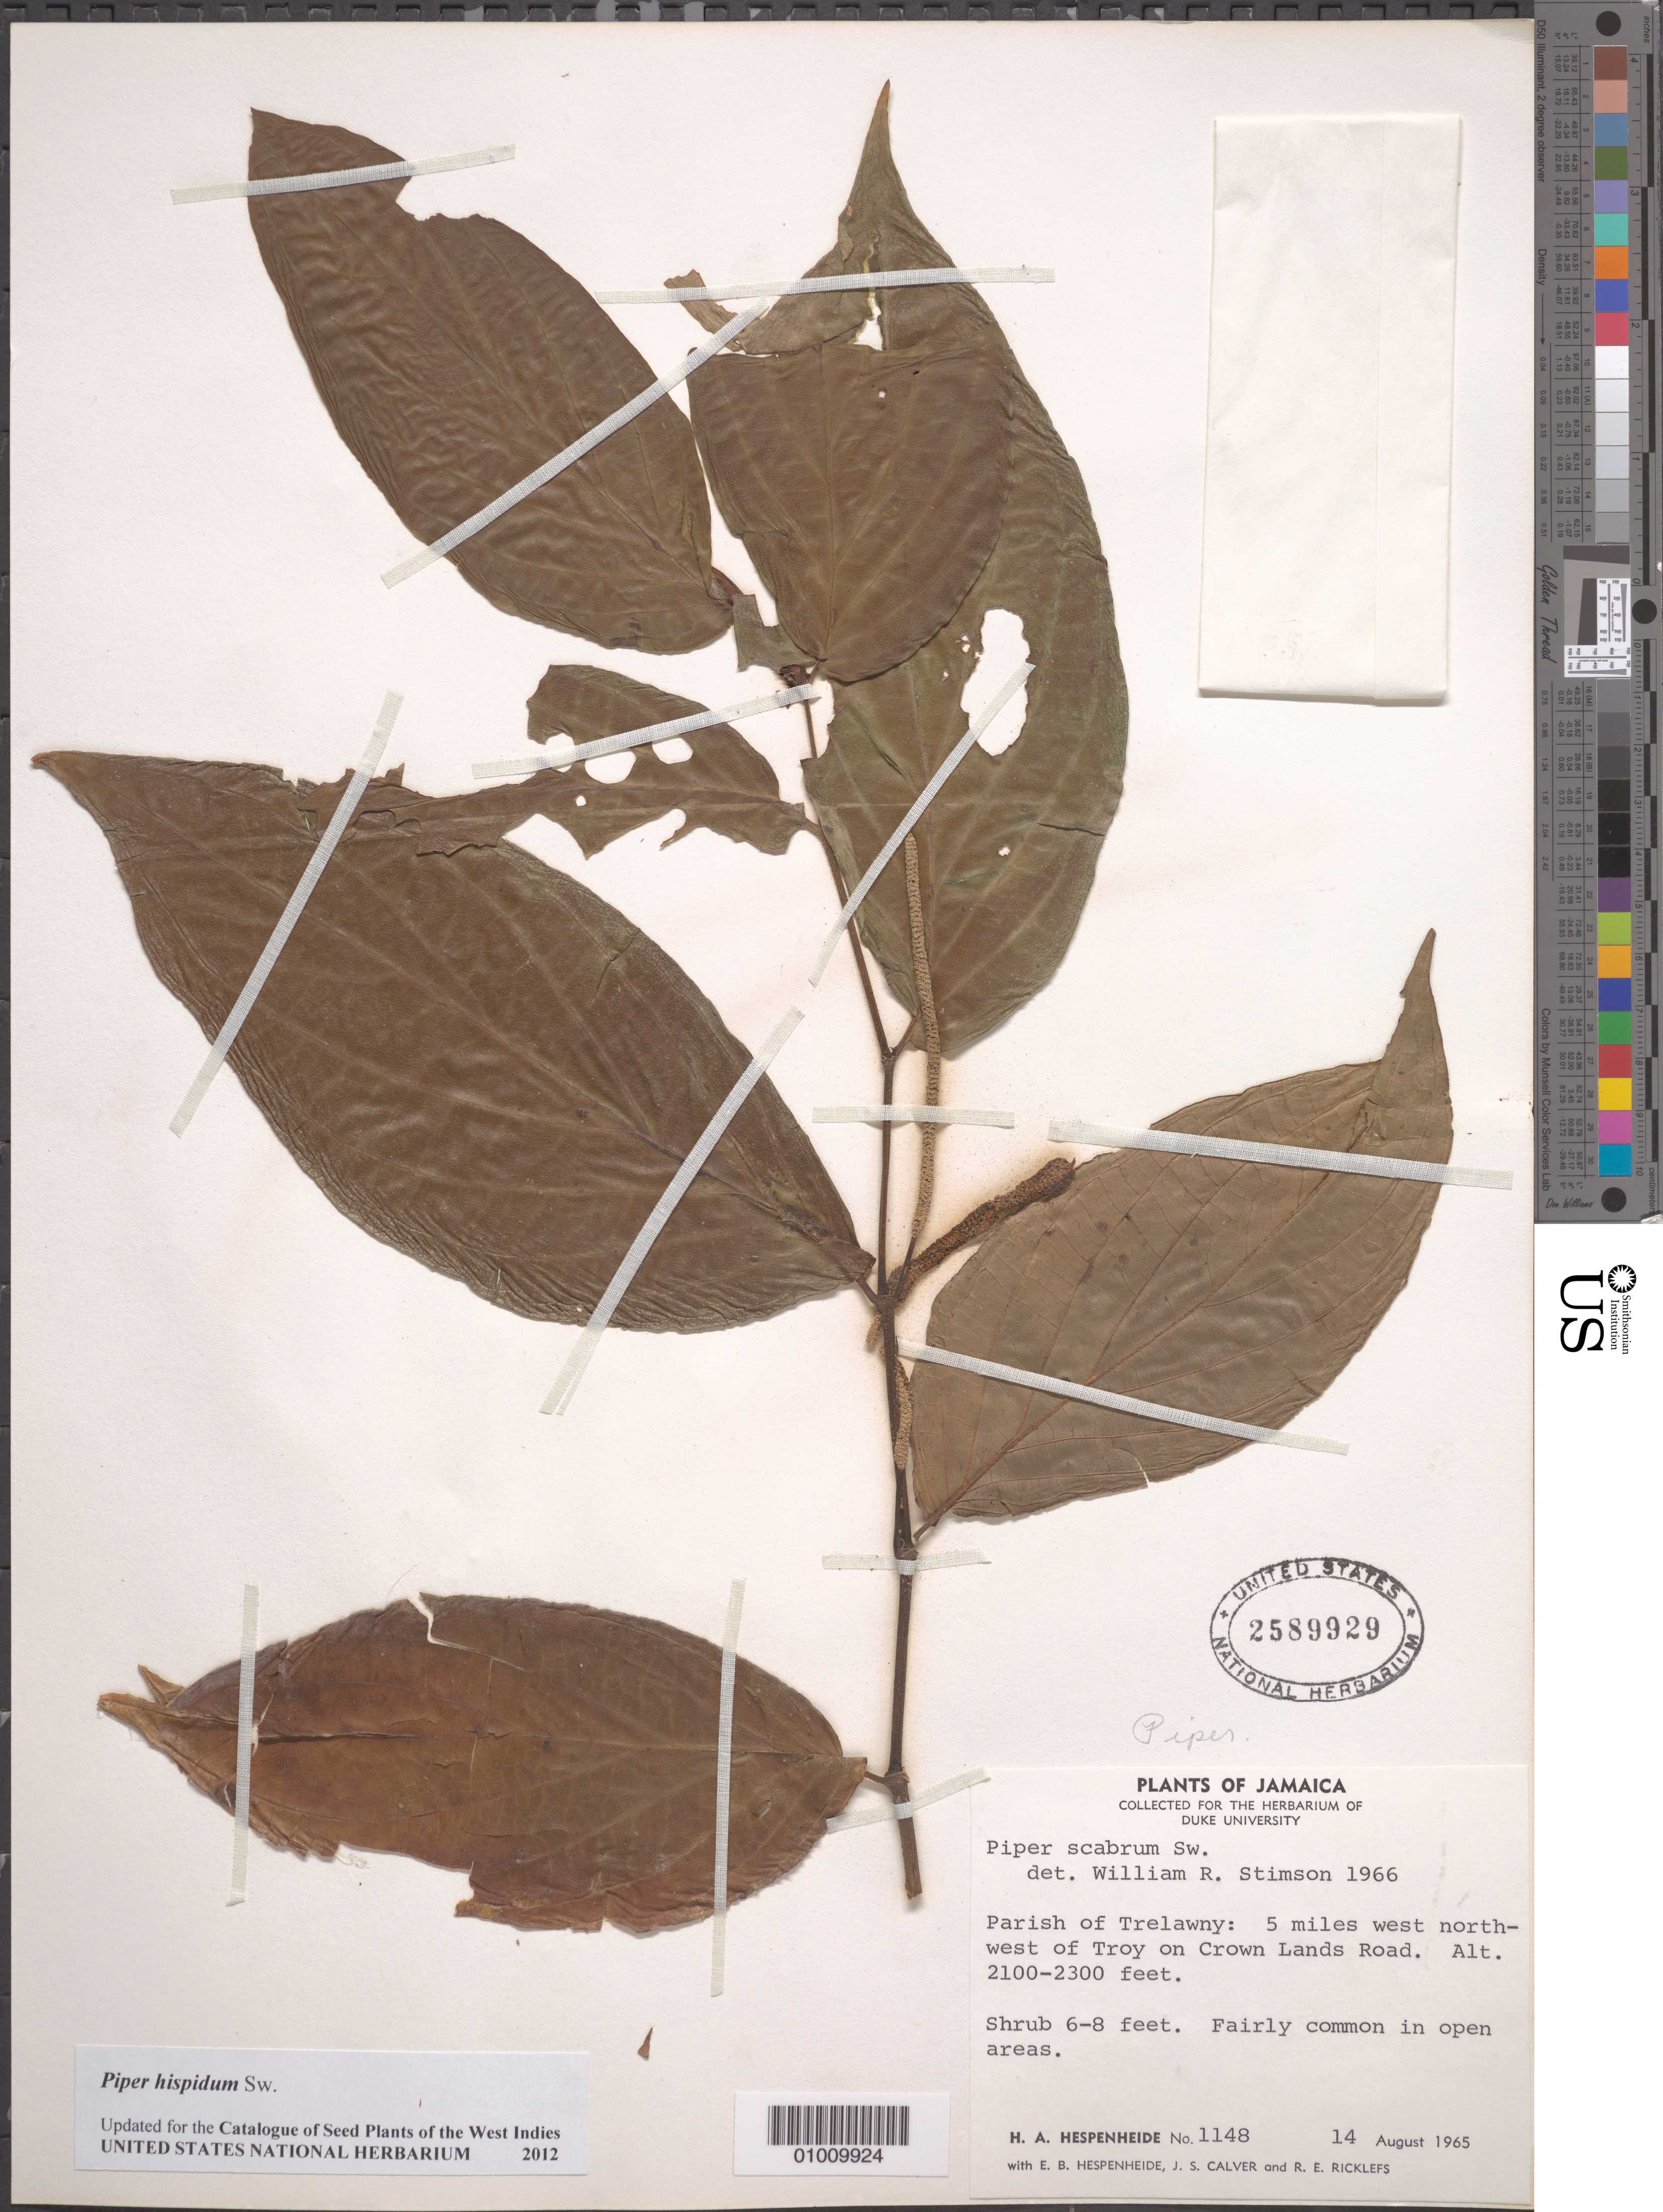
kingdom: Plantae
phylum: Tracheophyta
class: Magnoliopsida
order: Piperales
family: Piperaceae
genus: Piper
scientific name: Piper scabrum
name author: Sw.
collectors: E. Hespenheide, H. A. Hespenheide, J. Calver & R. Ricklefs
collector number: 1148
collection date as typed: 14 Aug 1965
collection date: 1965-08-14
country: Jamaica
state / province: Trelawny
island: Jamaica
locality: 5 miles WNW of Troy on Crown Lands Road.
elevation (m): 640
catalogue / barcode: US 2589929